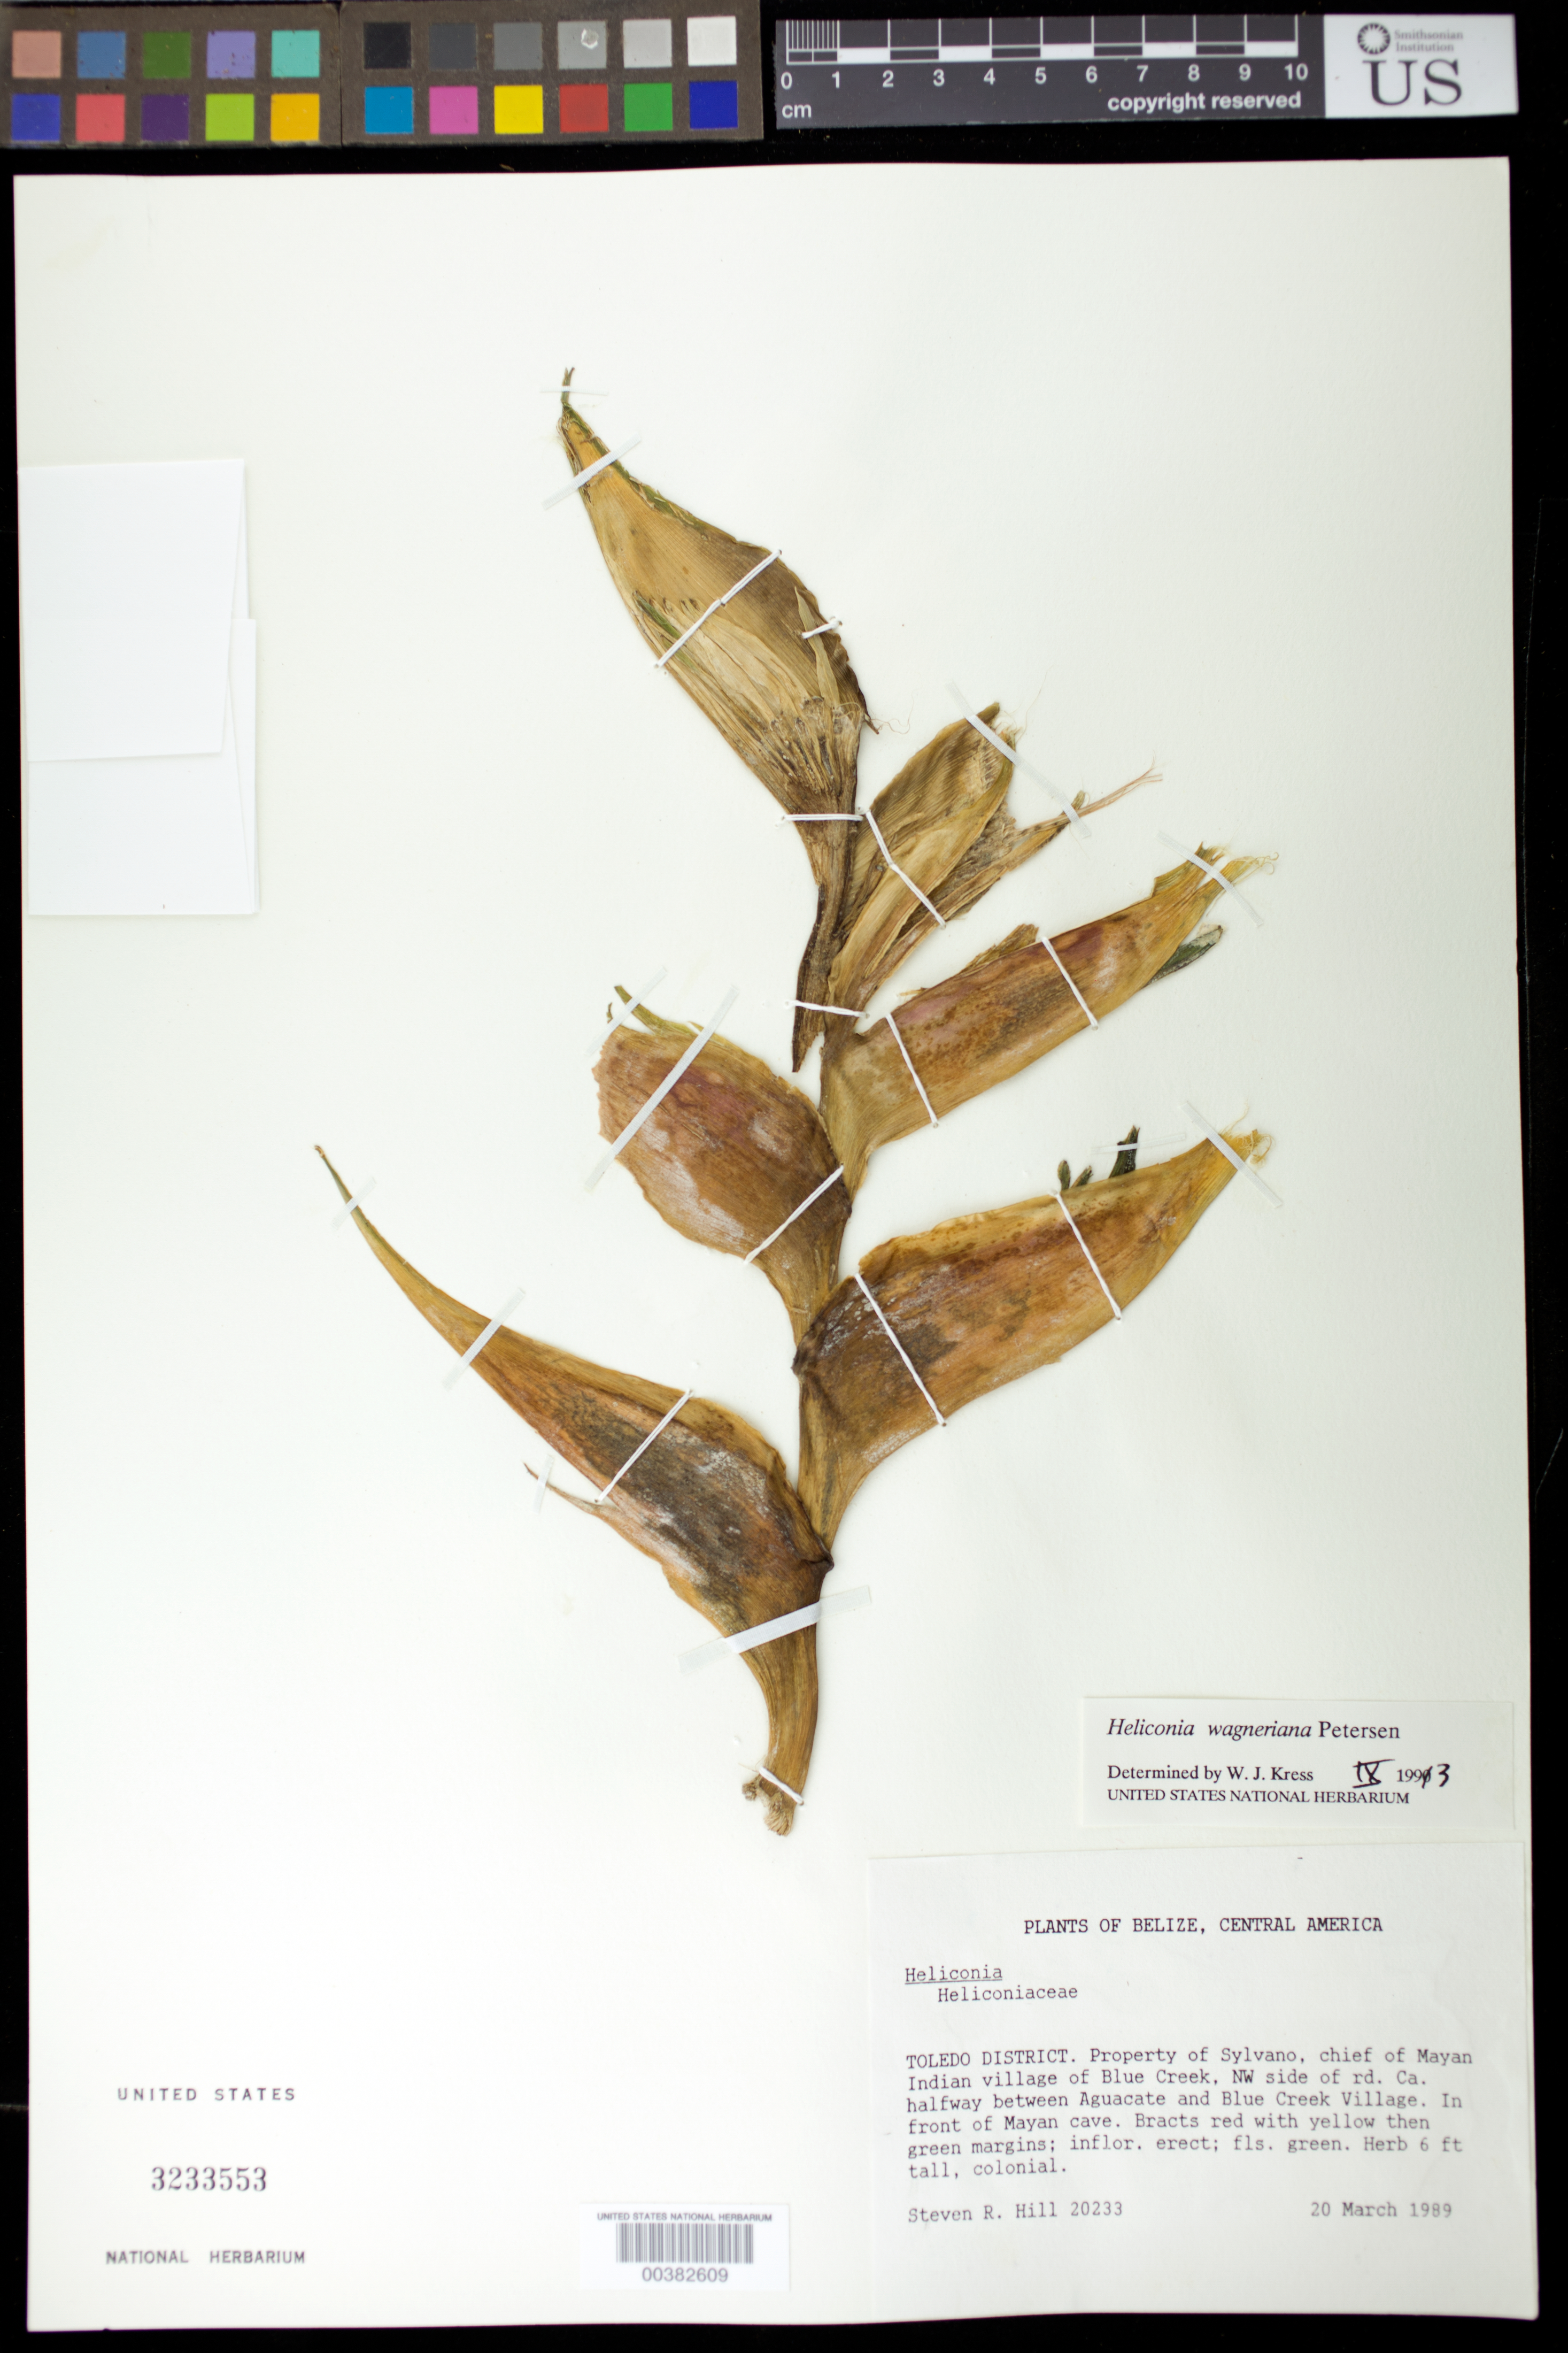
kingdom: Plantae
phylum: Tracheophyta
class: Liliopsida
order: Zingiberales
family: Heliconiaceae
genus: Heliconia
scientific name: Heliconia wagneriana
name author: Petersen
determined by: Kress, W. J., (US), Smithsonian Institution - National Museum of Natural History (UNITED STATES)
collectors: S. R. Hill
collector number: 20233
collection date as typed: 20 Mar 1989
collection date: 1989-03-20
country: Belize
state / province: Toledo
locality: Sylvano property, village of Blue Creek, NW side of rd. ca halfway between Aguacate and Blue Creek; in front of Mayan Cave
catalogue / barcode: US 3233553